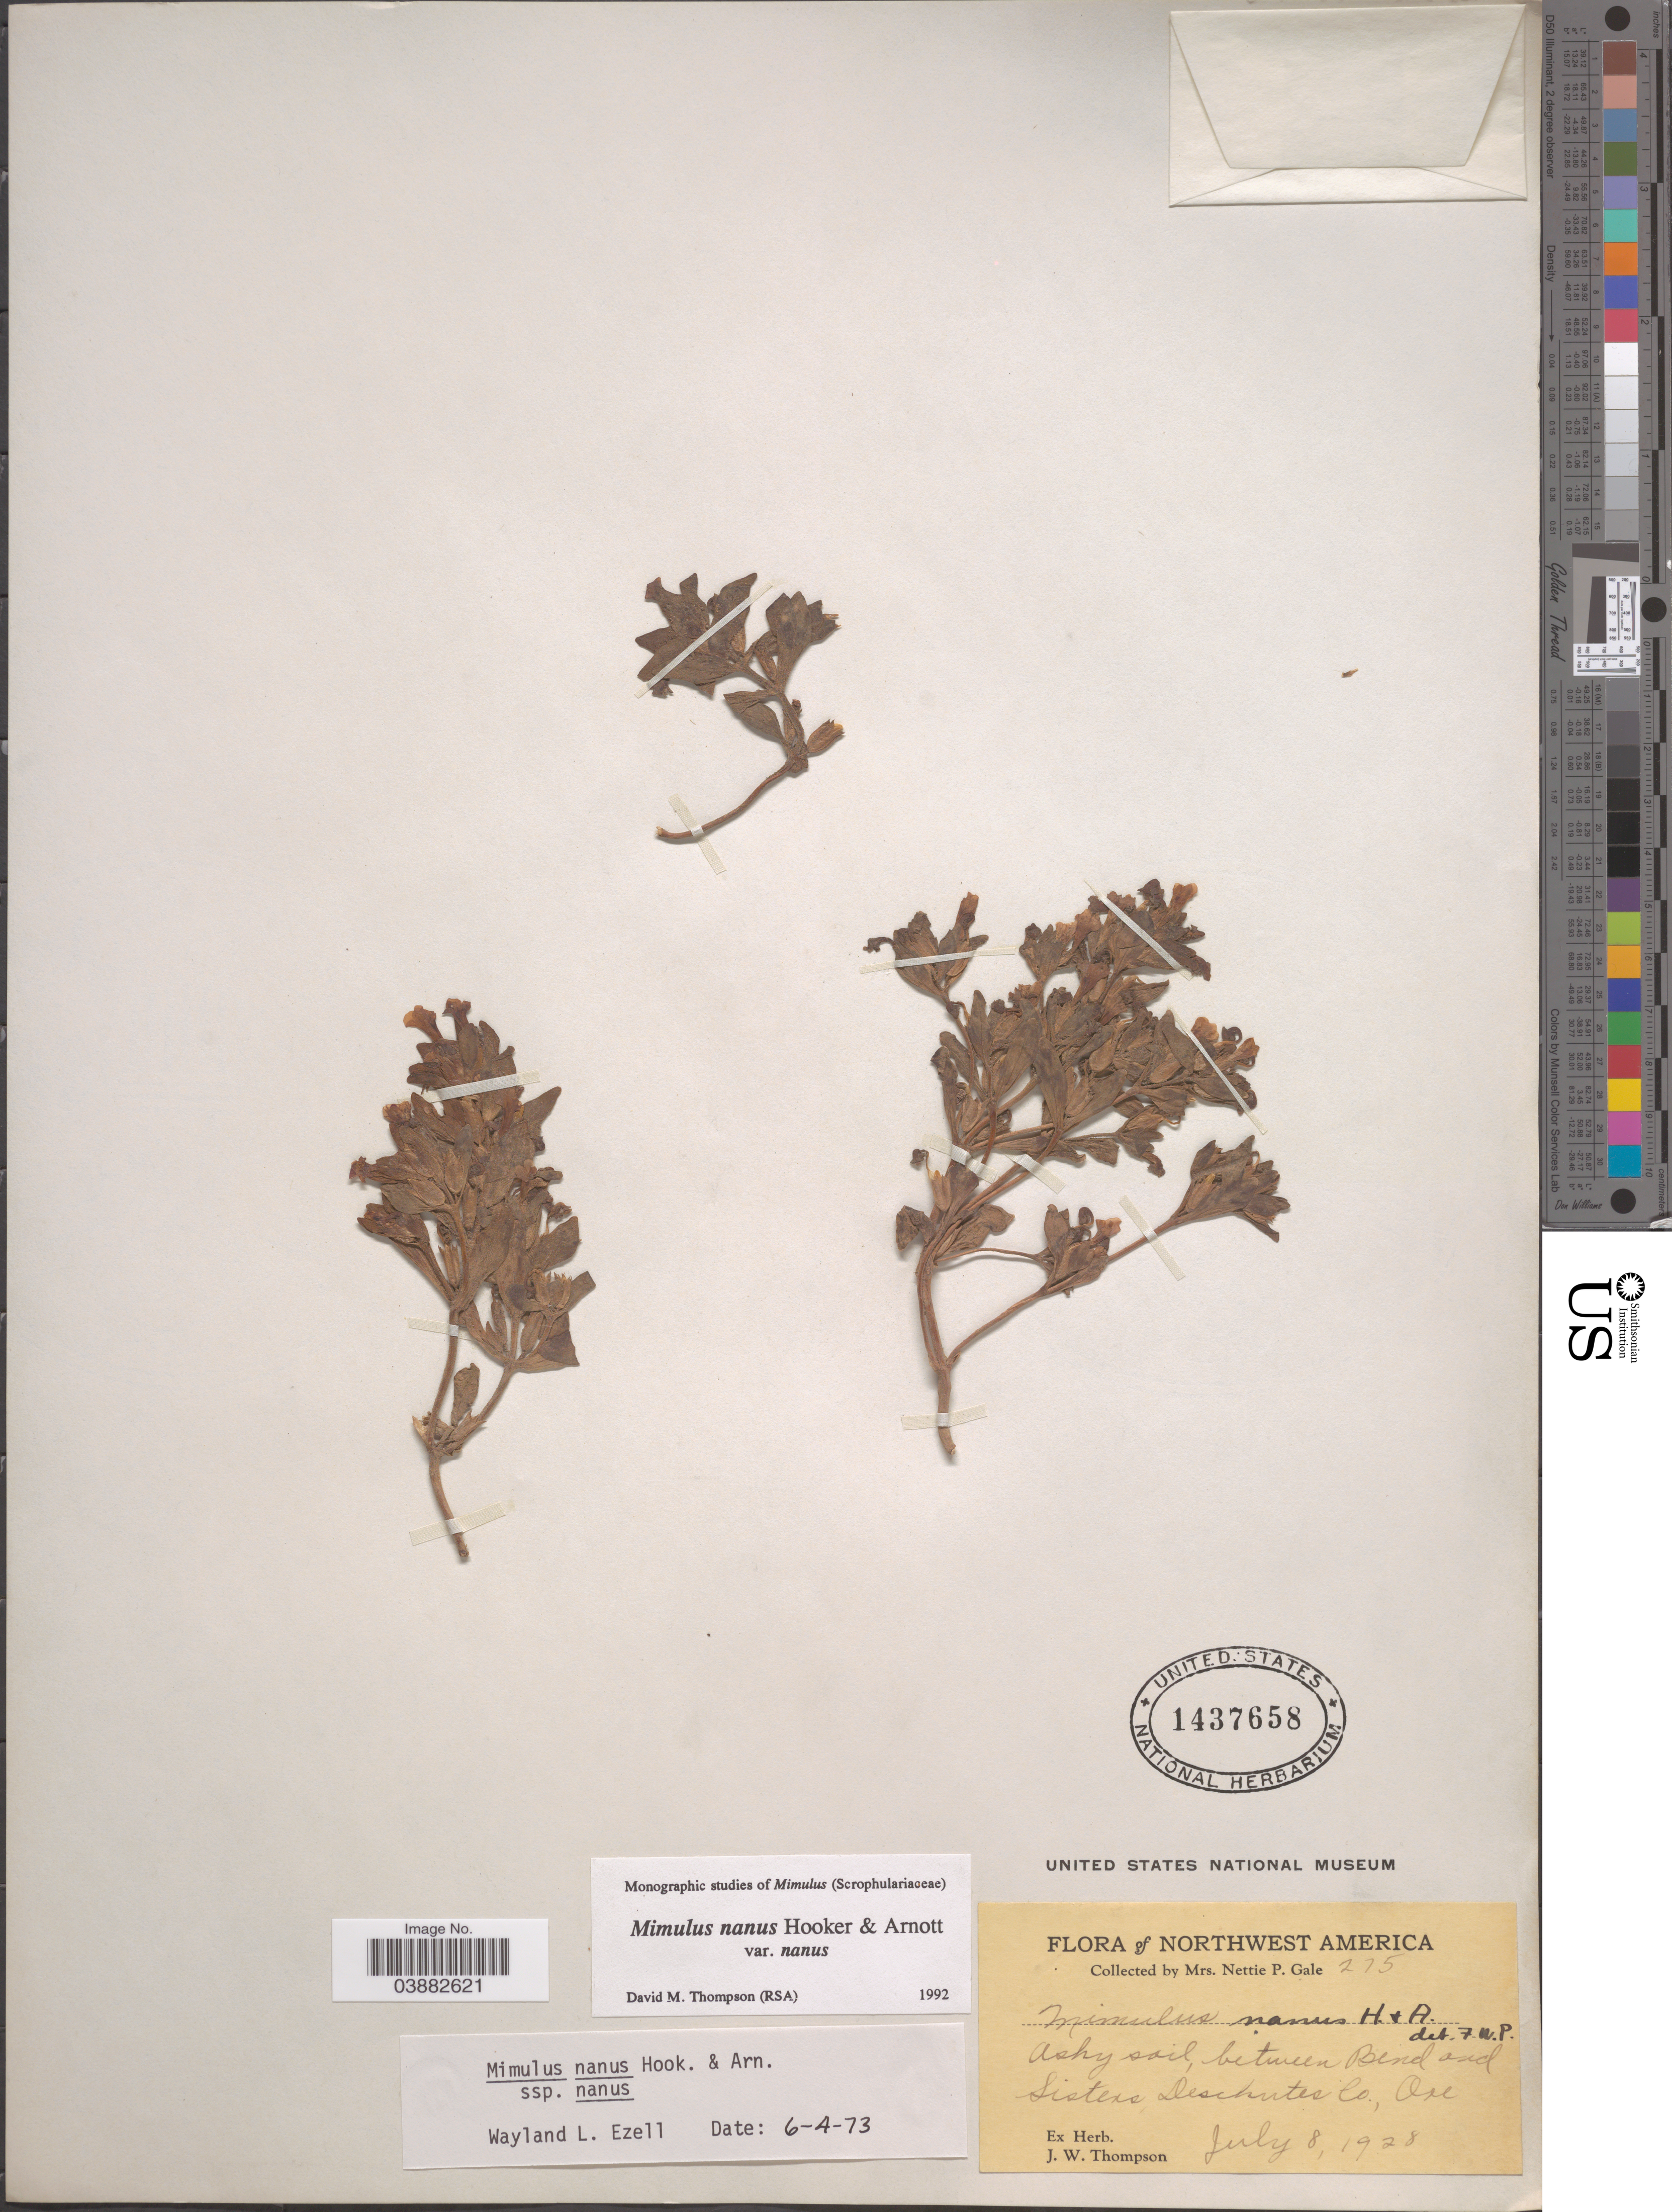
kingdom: Plantae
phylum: Tracheophyta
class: Magnoliopsida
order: Lamiales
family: Phrymaceae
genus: Mimulus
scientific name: Mimulus nanus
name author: Hook. & Arn.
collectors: N. Gale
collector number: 275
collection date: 1928-07-08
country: United States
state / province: Oregon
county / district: Deschutes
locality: Northwest America. Between Bend and Sisters Deschutes Co.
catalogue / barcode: US 1437658